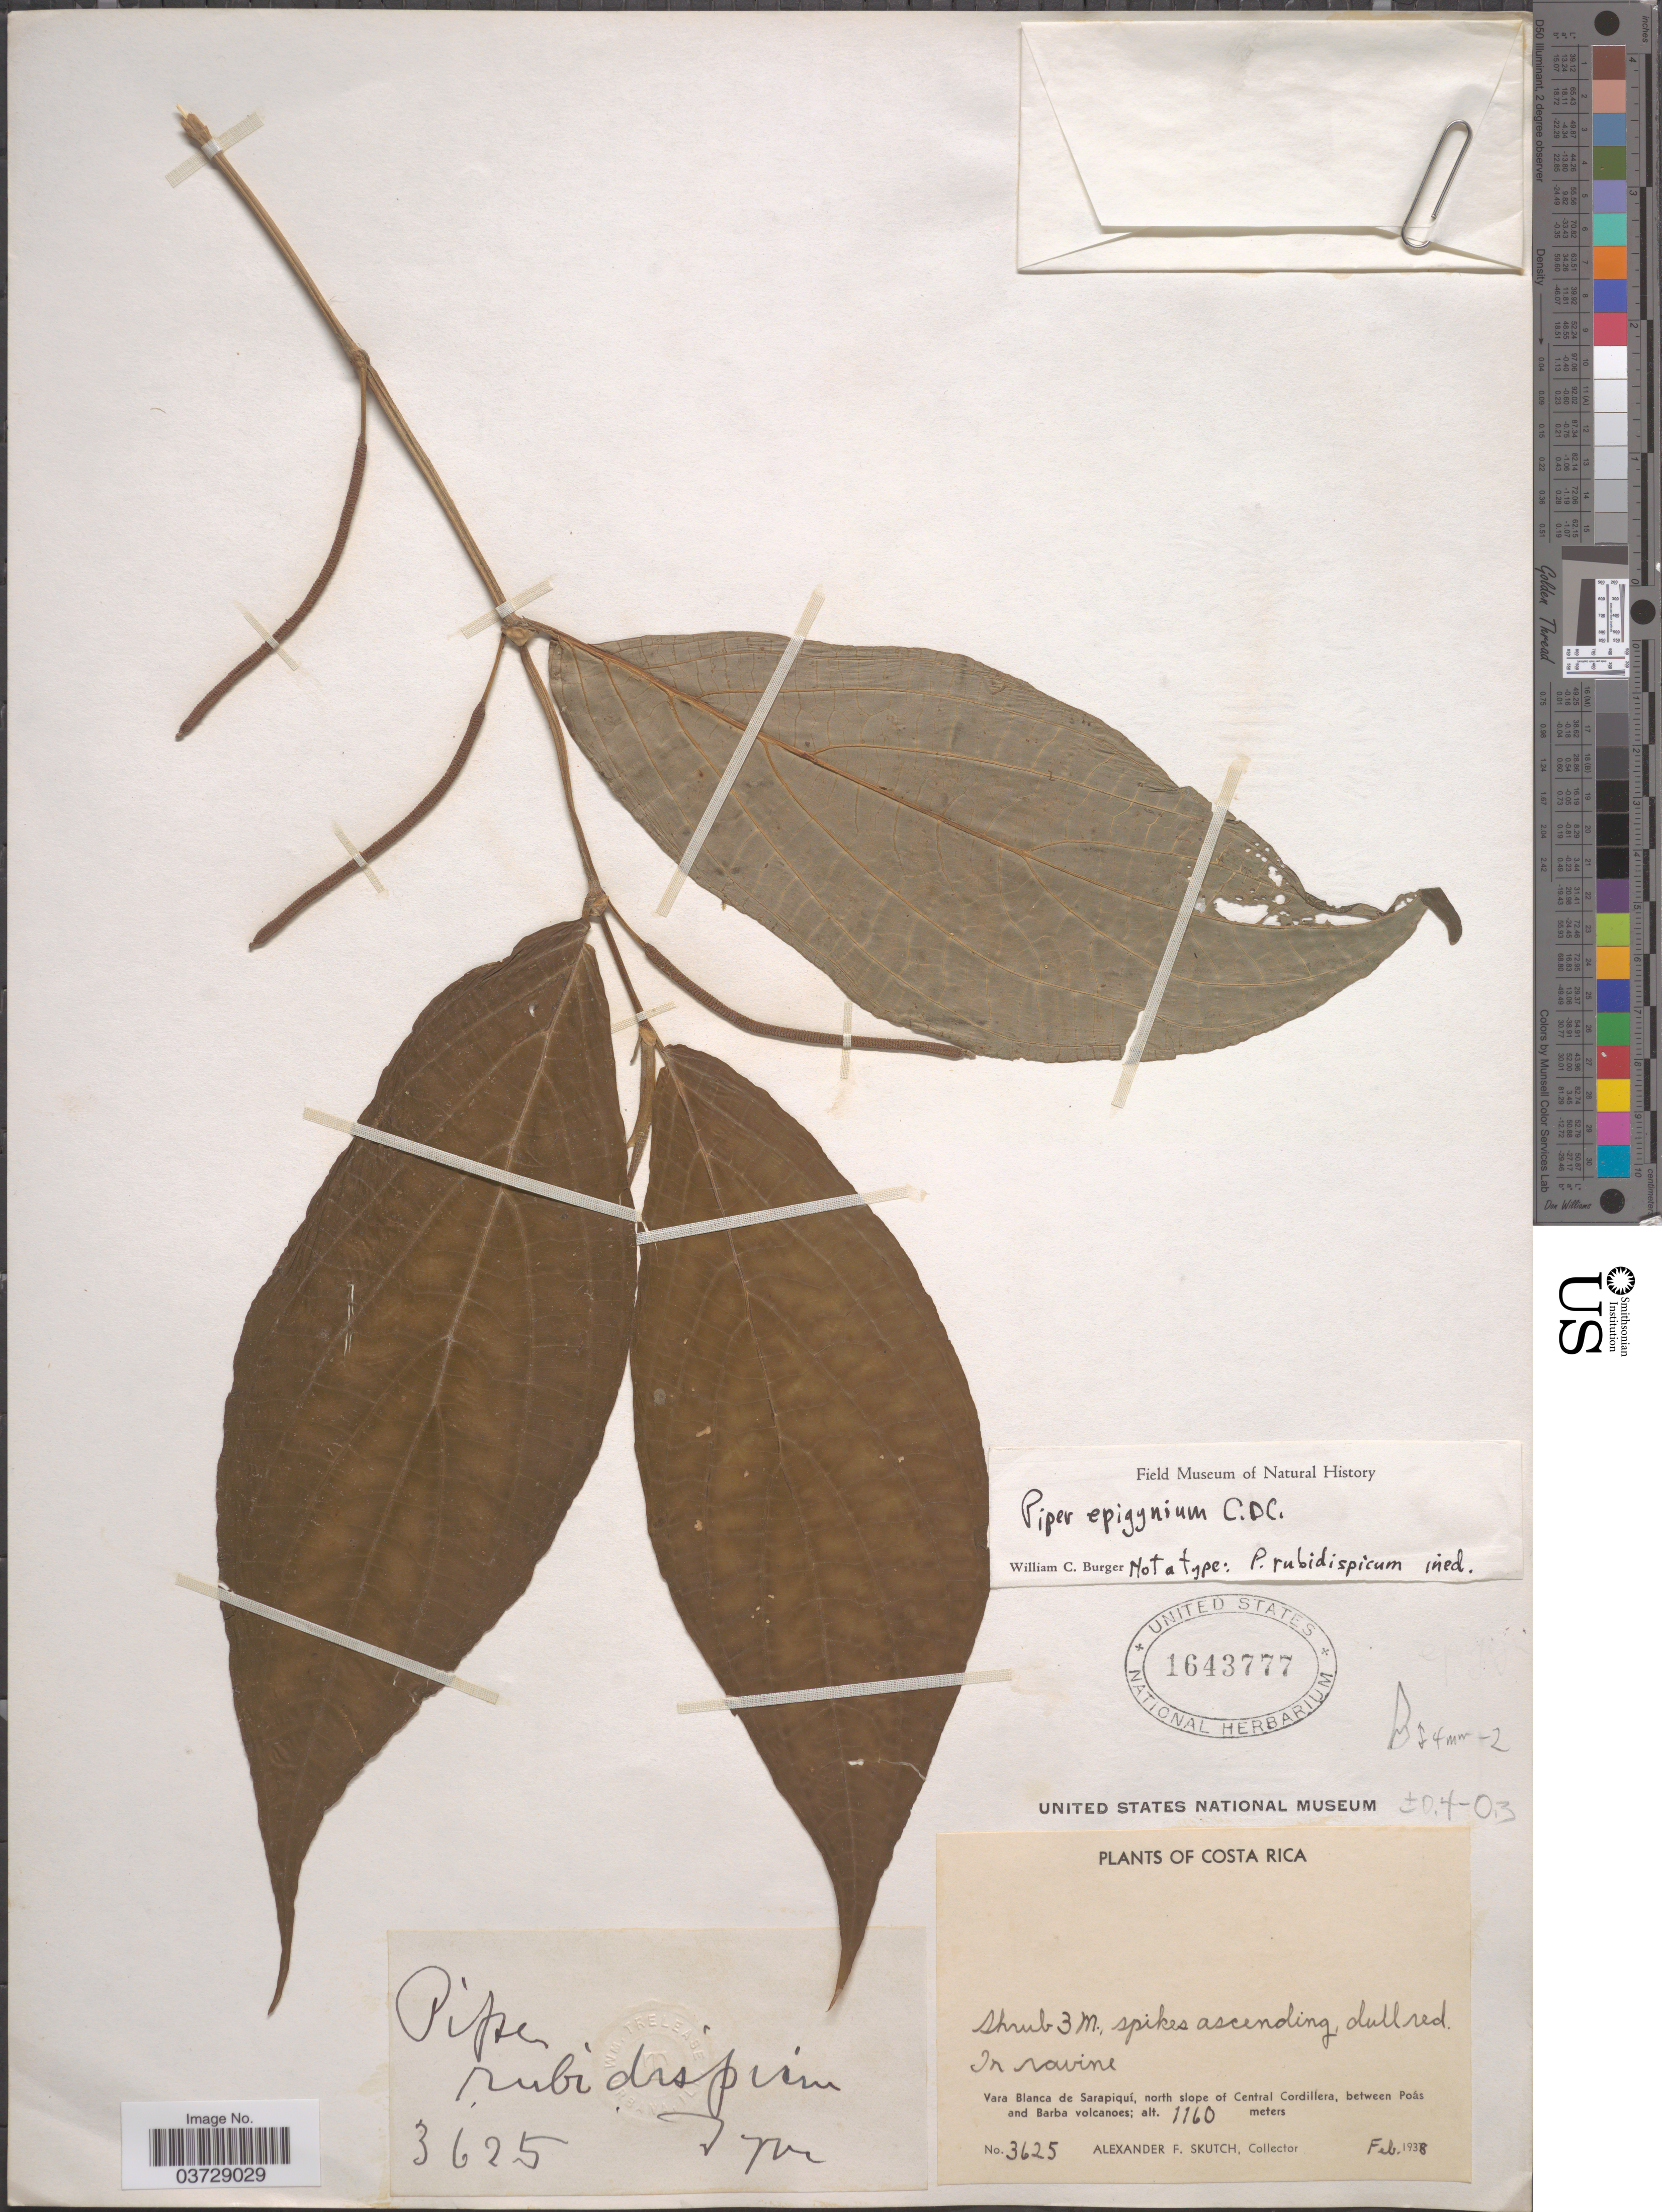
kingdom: Plantae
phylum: Tracheophyta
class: Magnoliopsida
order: Piperales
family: Piperaceae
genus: Piper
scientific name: Piper epigynium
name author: C. DC.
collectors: A. F. Skutch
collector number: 3625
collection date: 1938-02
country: Costa Rica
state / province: Heredia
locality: Vara Blanca de Sarapiquí, north slope of Central Cordillera, between Poás and Barba volcanoes.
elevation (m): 1160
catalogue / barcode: US 1643777